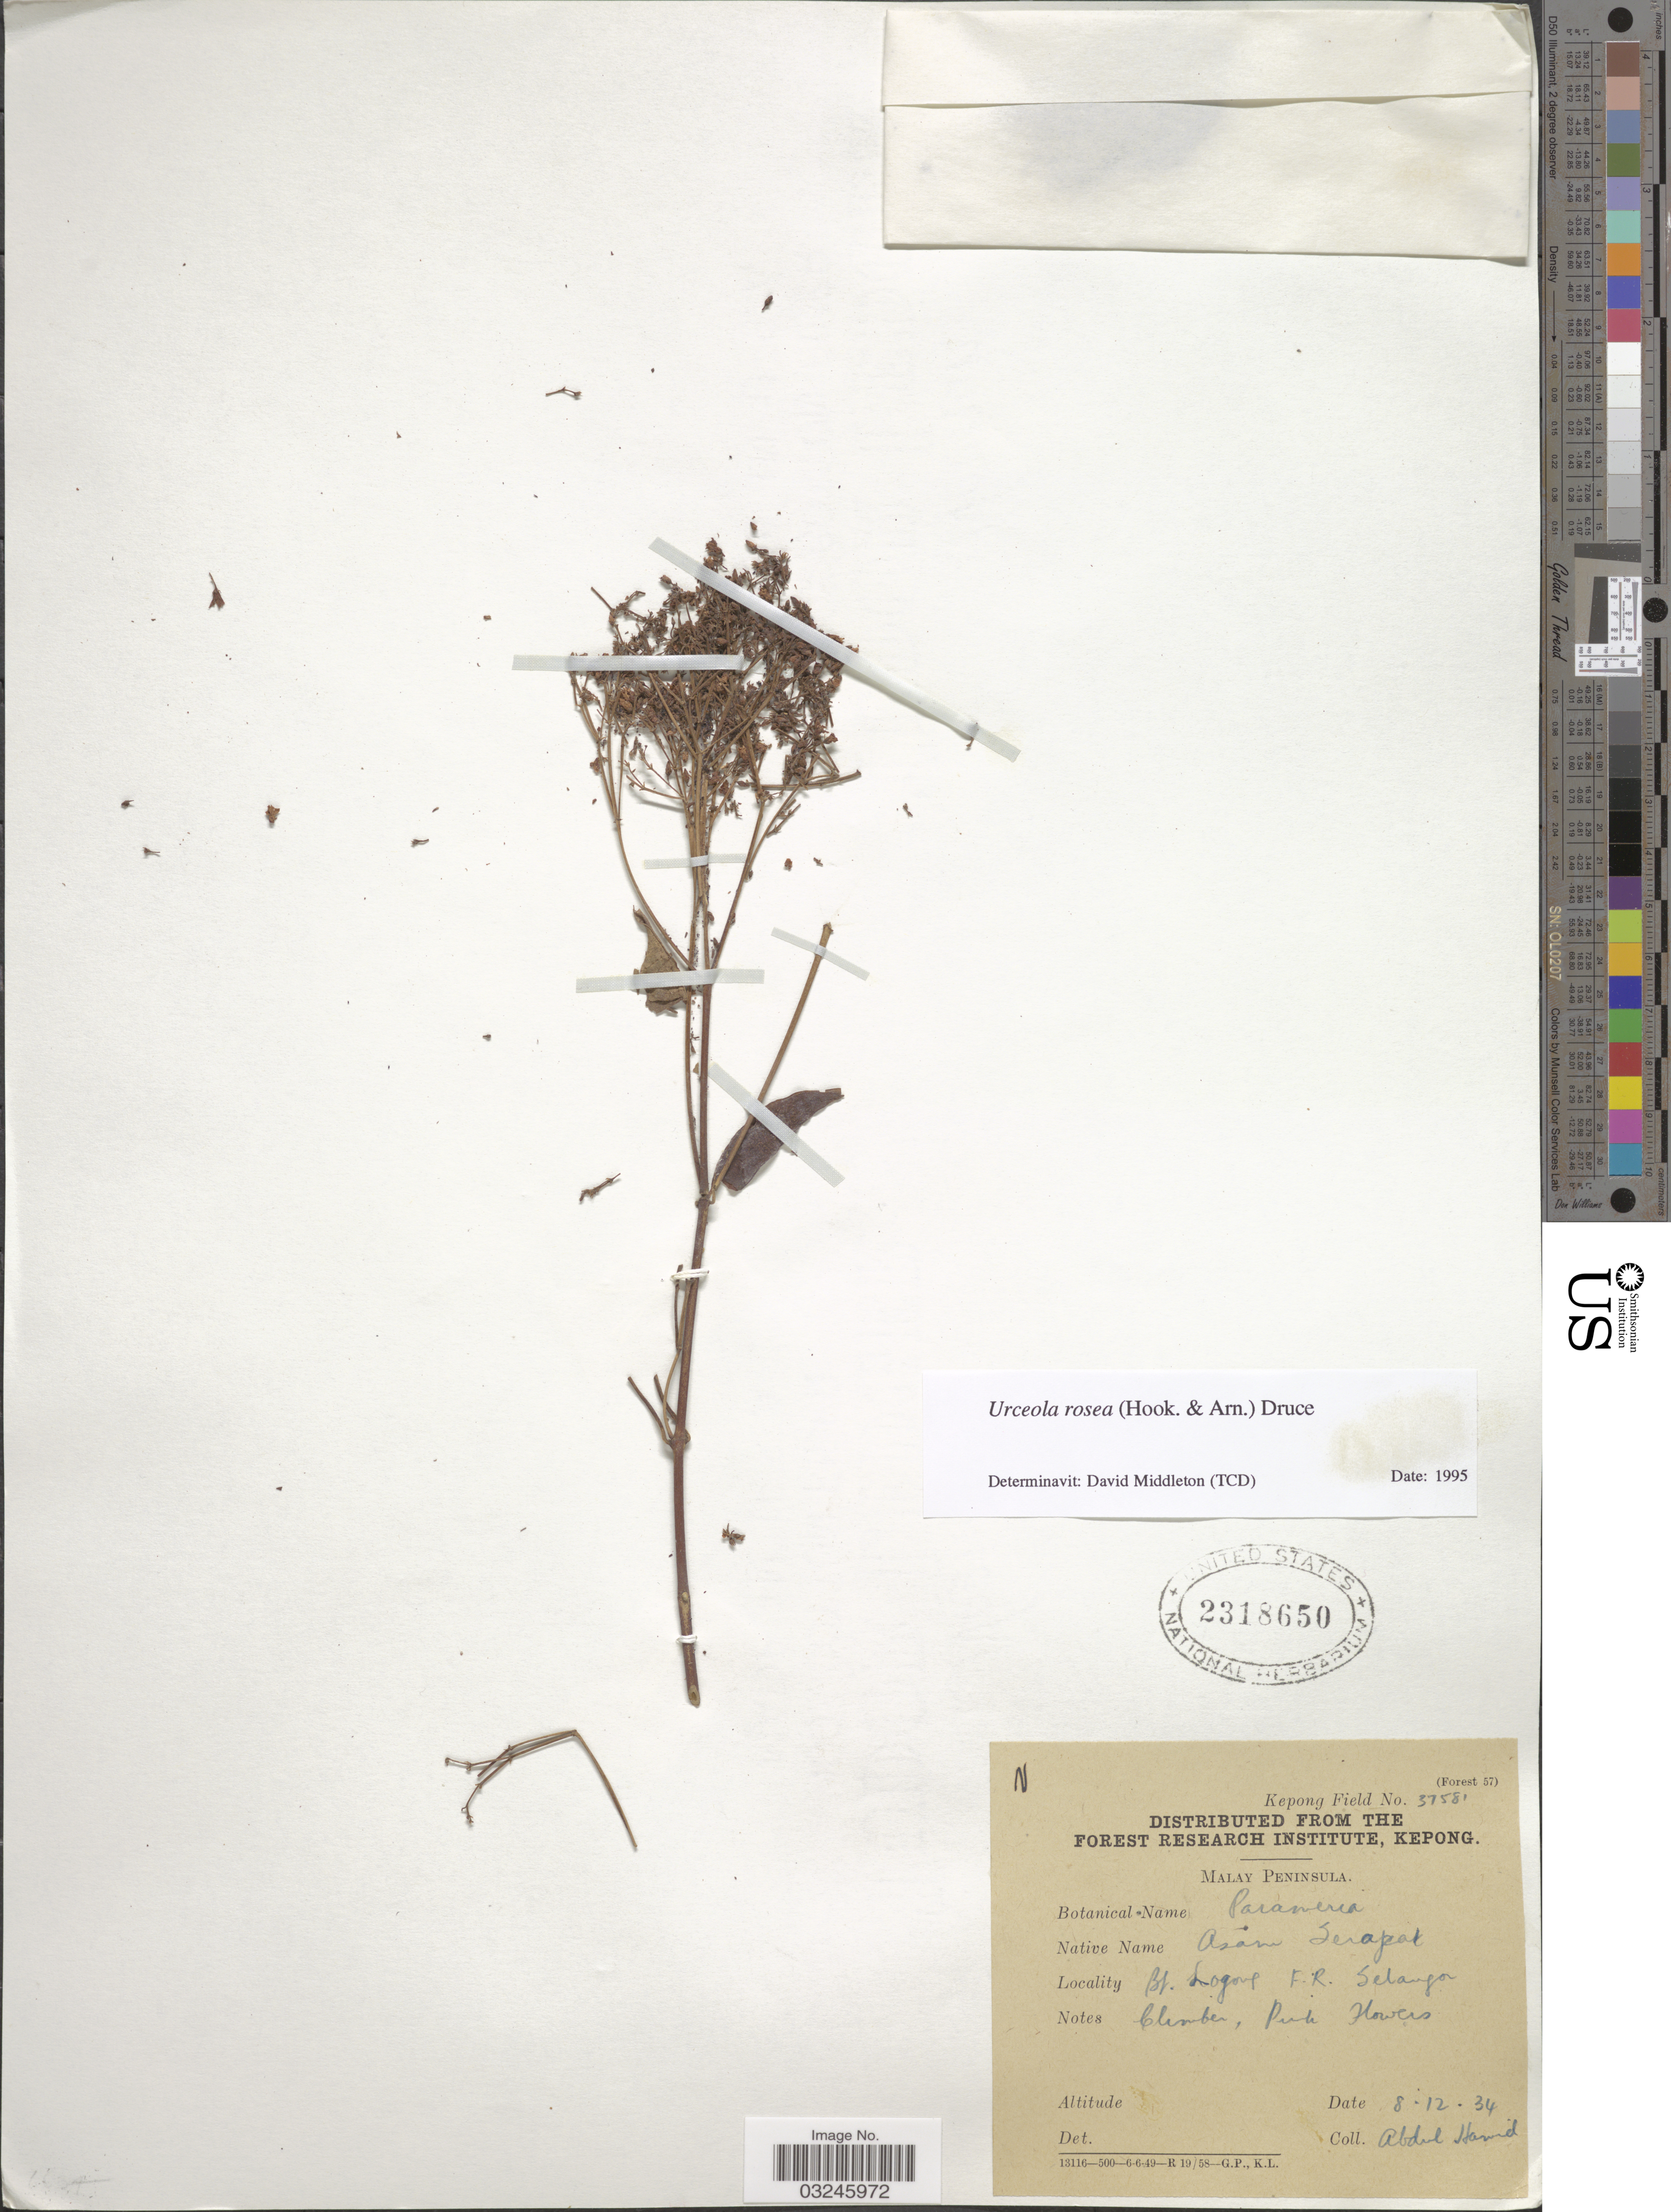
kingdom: Plantae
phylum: Tracheophyta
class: Magnoliopsida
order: Gentianales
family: Apocynaceae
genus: Urceola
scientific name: Urceola rosea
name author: Hook. & Arn.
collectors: A. Hamid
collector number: Kepong Field 37581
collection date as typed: Transcribed d/m/y: 8/12/34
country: Malaysia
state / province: Selangor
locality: Malay Peninsula, Bf [interpreted]. Logous [interpreted] F.R. Selangor.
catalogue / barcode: US 2318650